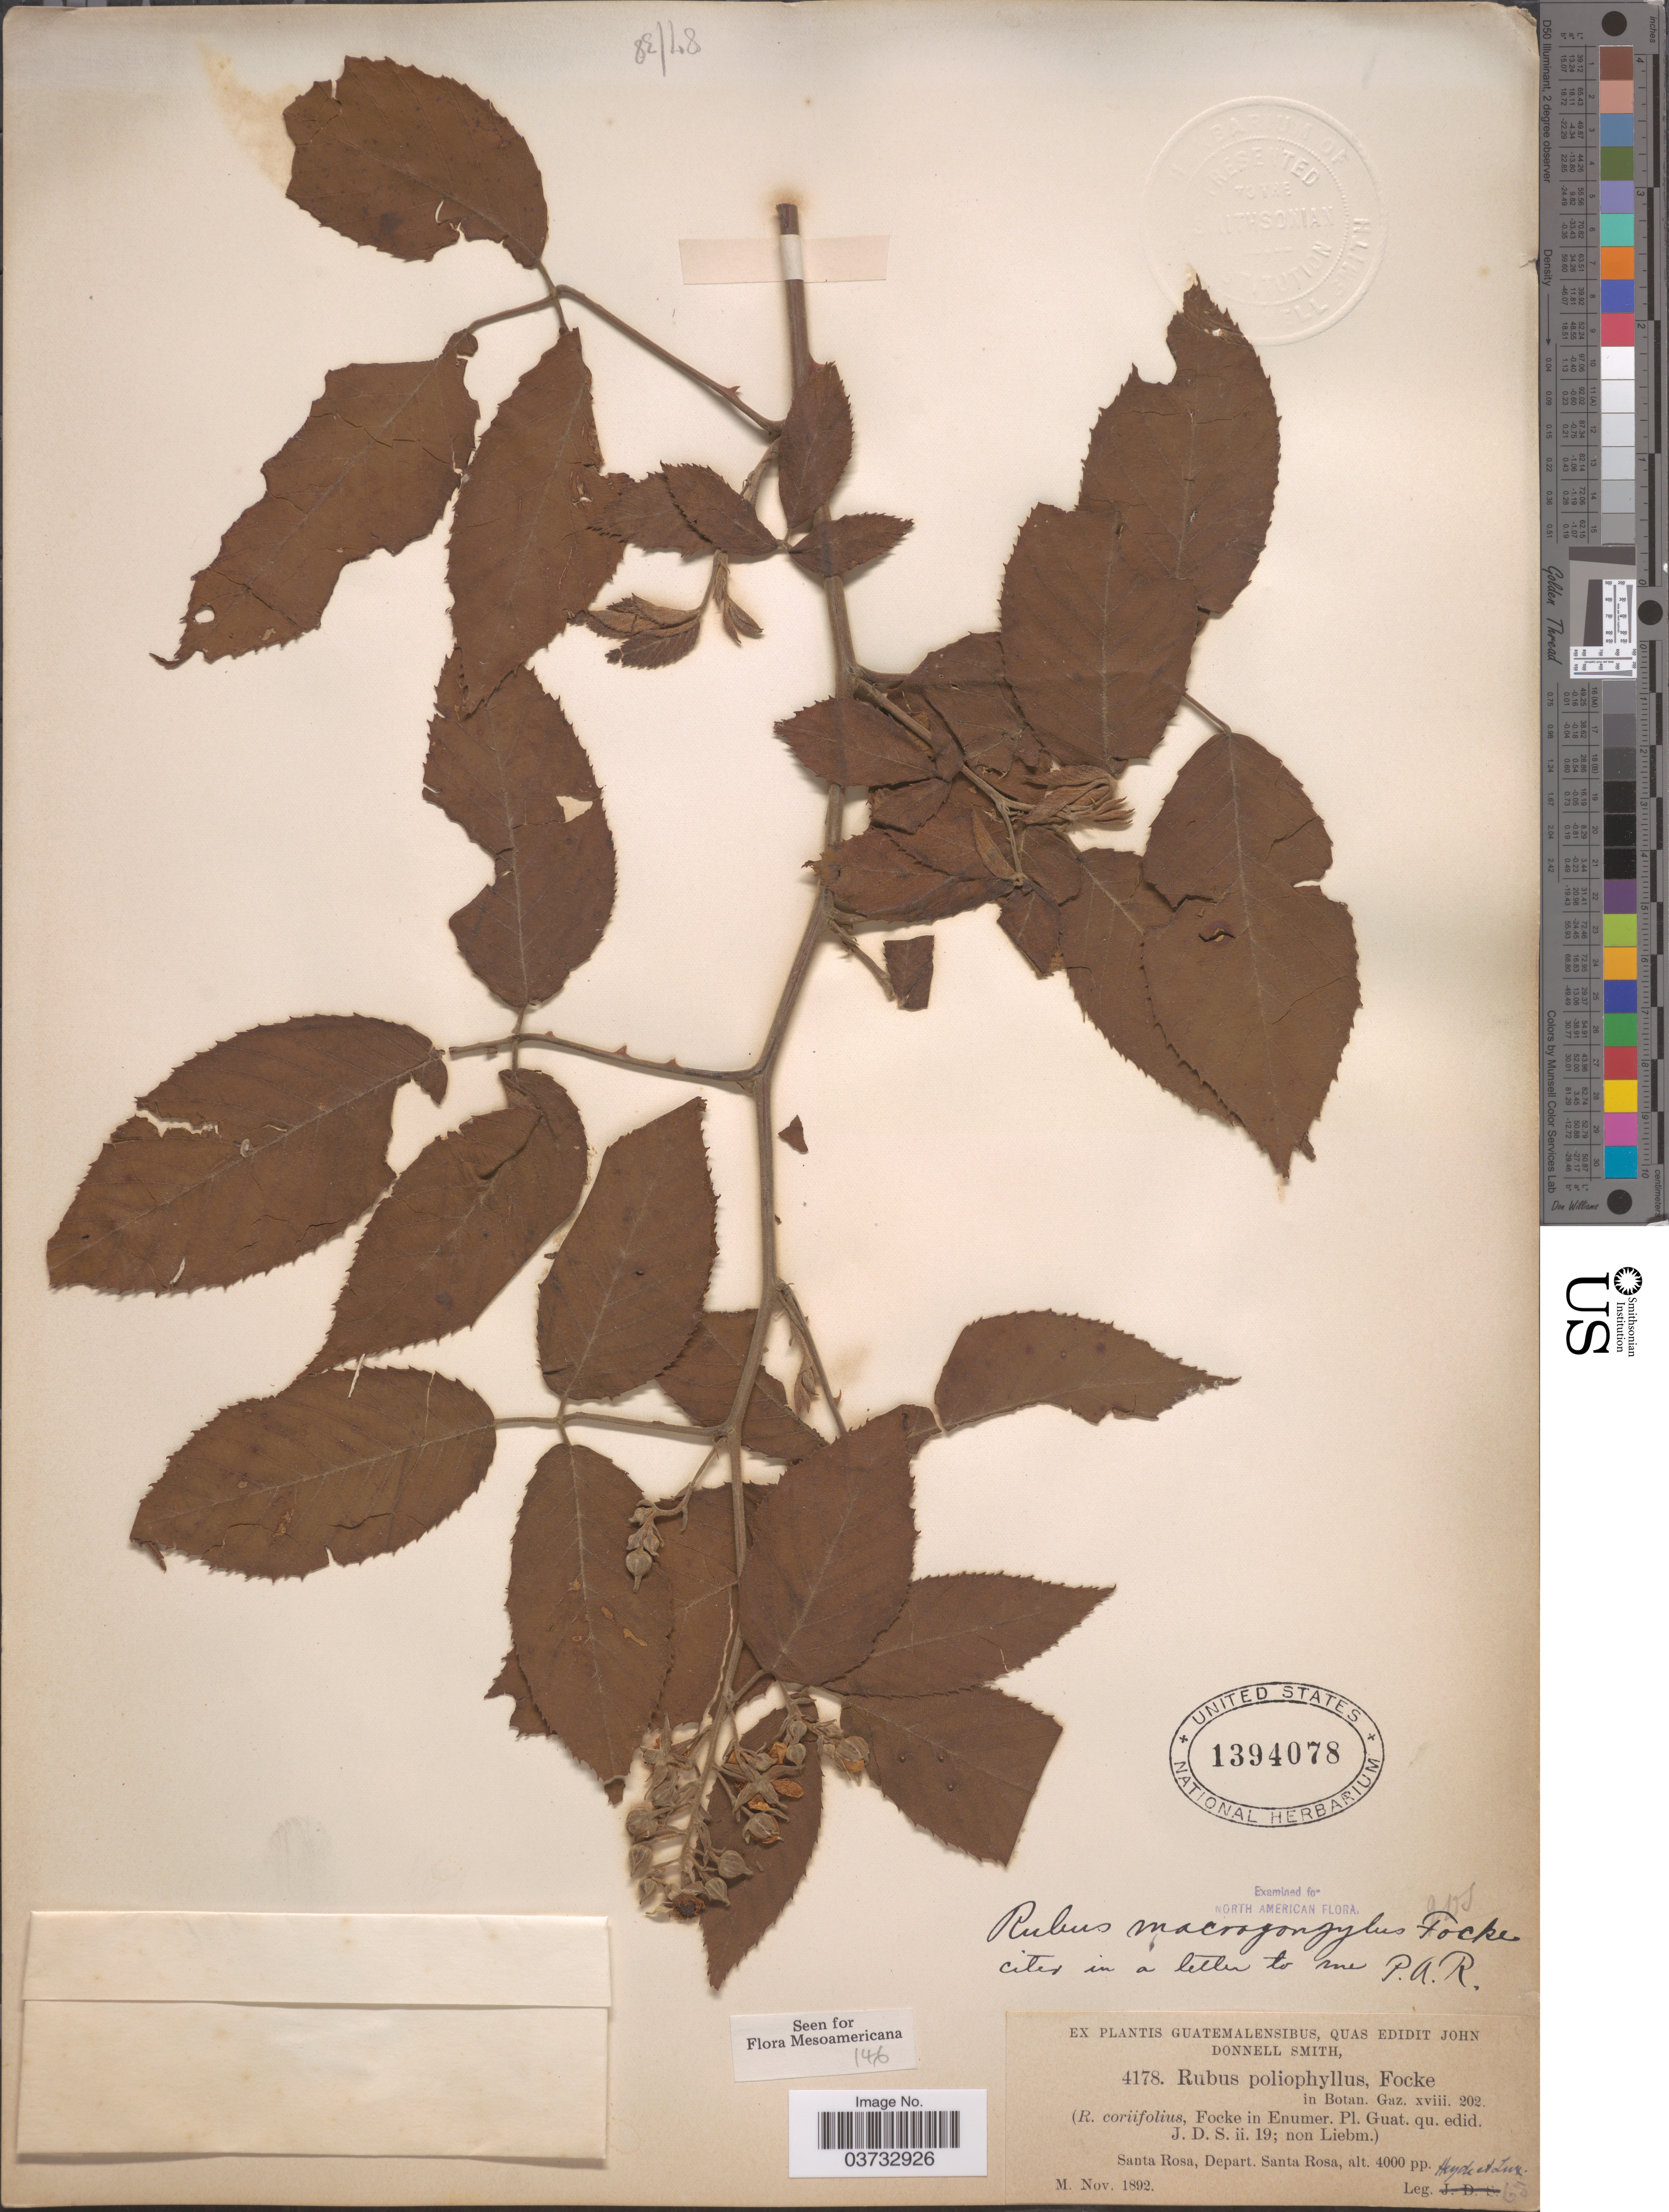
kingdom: Plantae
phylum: Tracheophyta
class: Magnoliopsida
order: Rosales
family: Rosaceae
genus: Rubus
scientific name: Rubus macrogongylus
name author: Focke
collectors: Heyde & Lux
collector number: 4178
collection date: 1892-11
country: Guatemala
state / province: Santa Rosa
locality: Santa Rosa, Depart. Santa Rosa.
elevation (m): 1219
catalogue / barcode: US 1394078